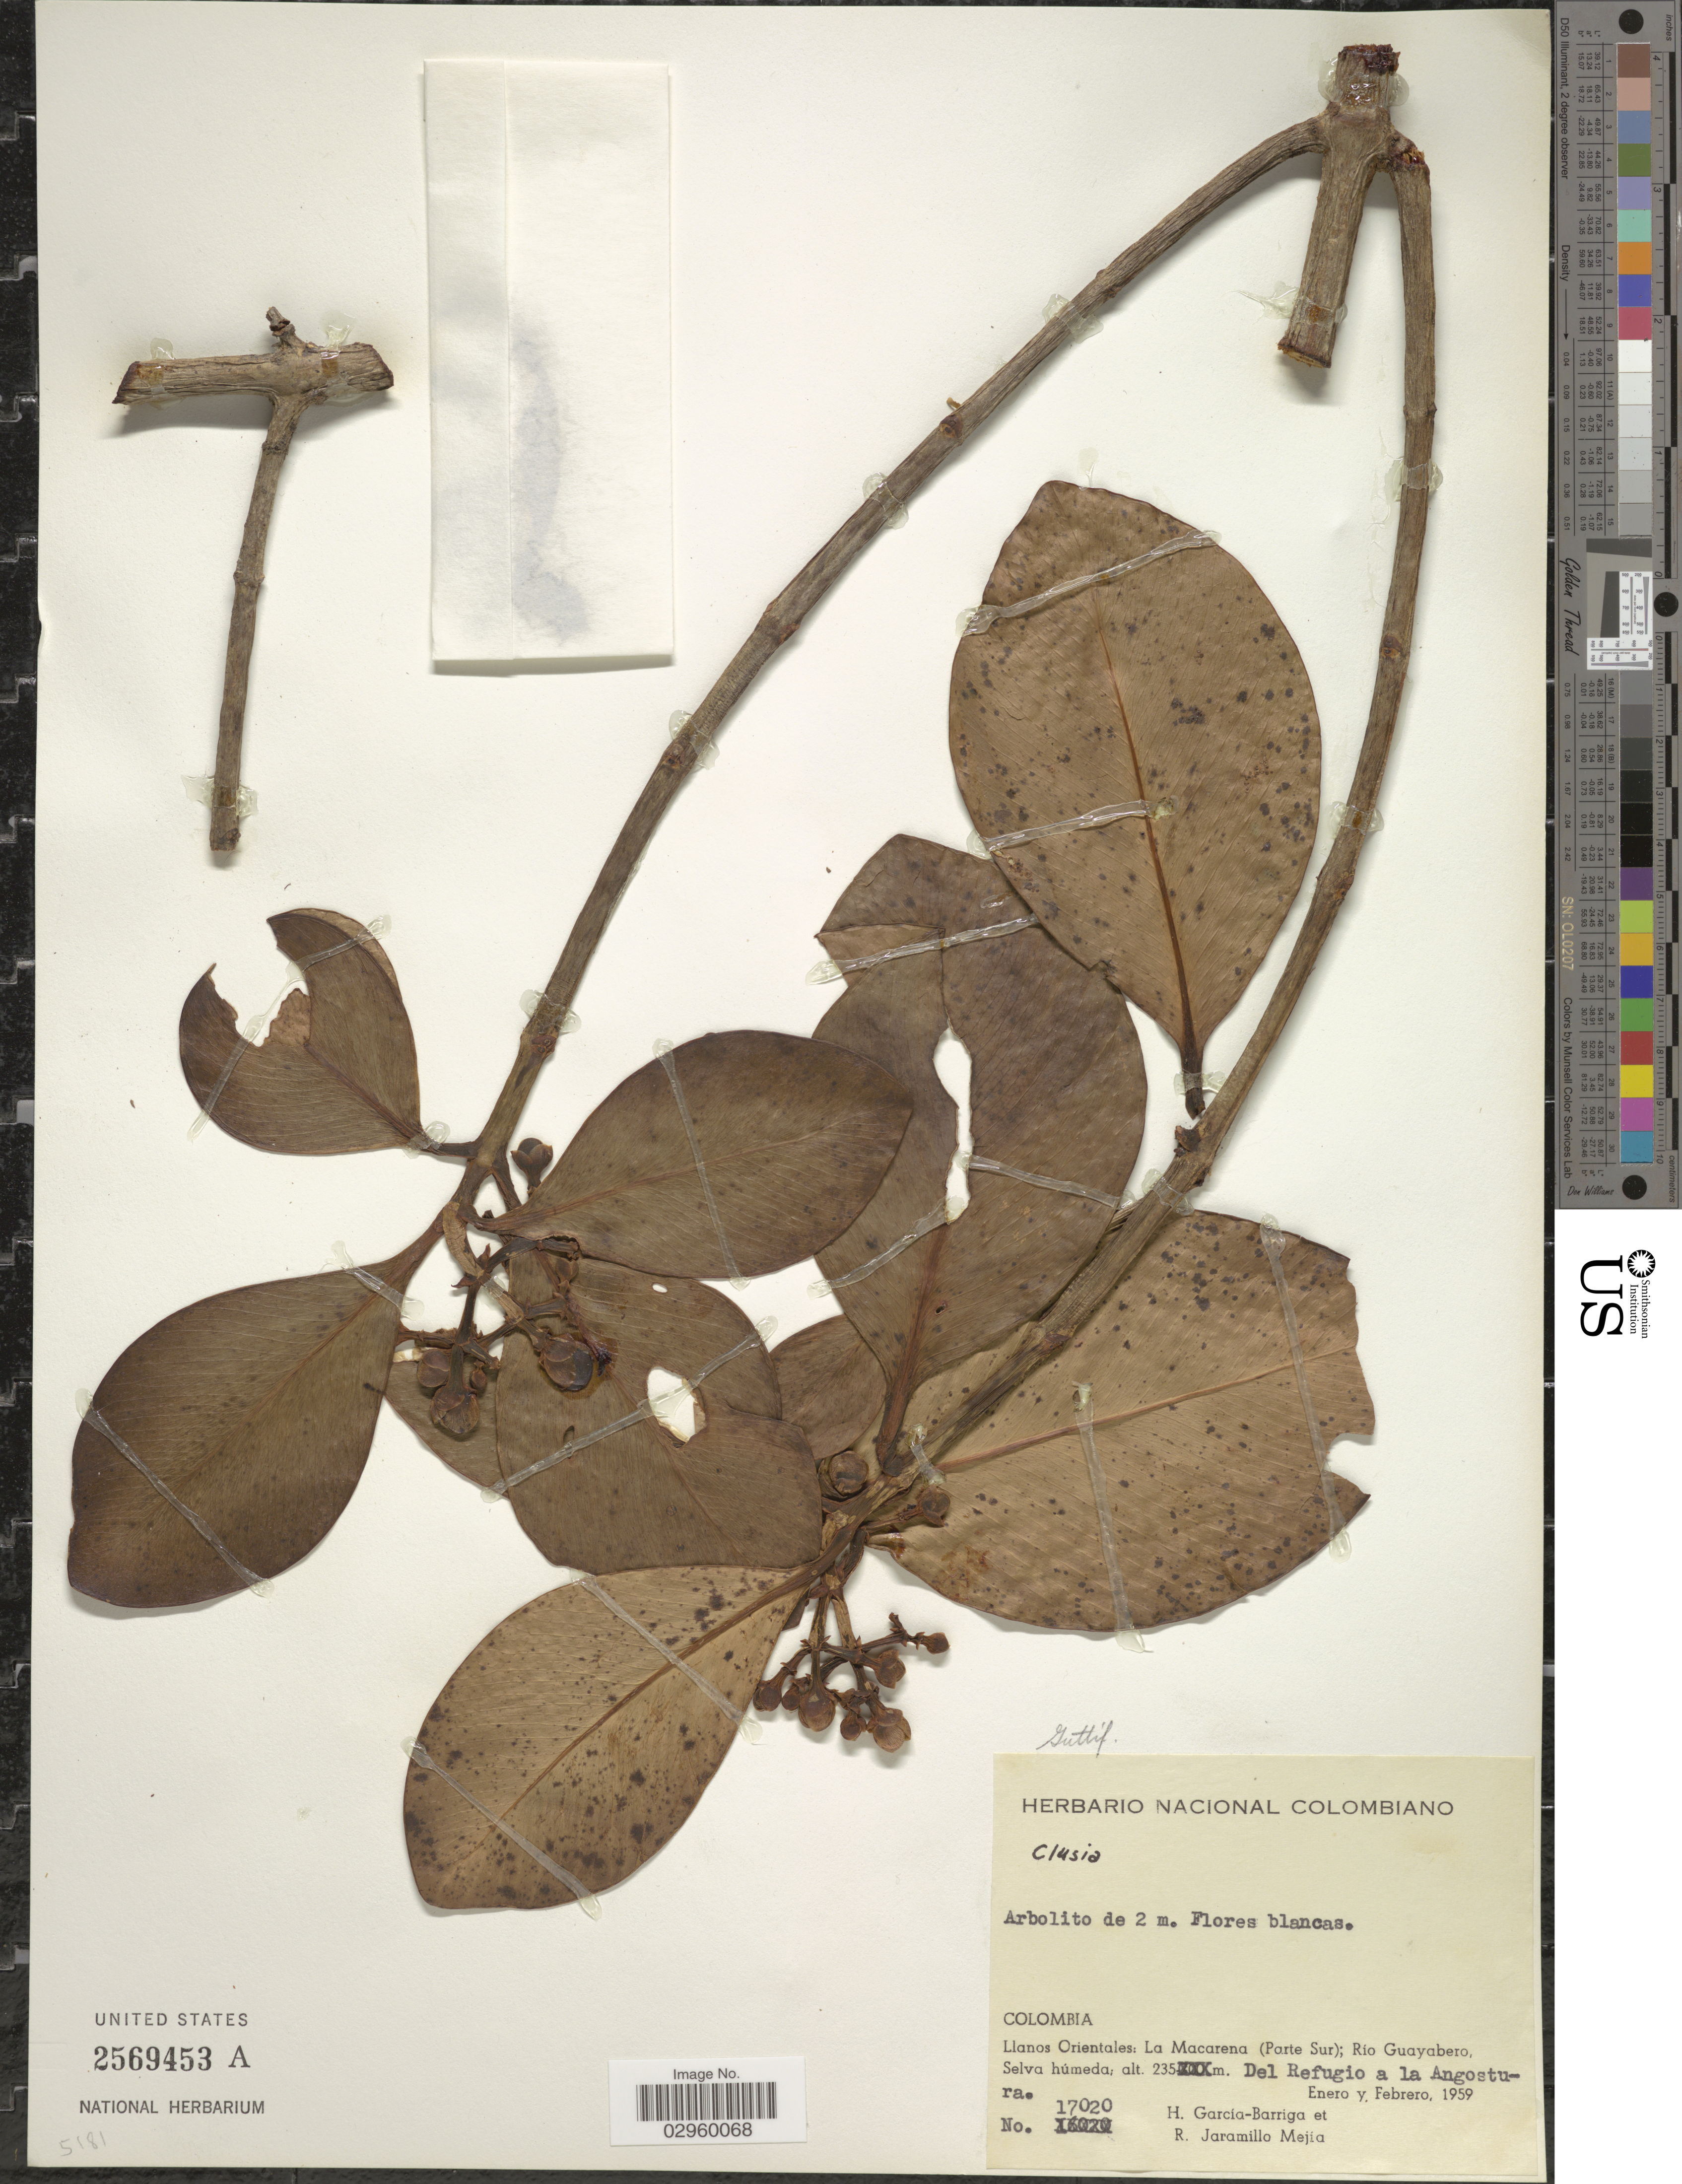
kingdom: Plantae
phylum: Tracheophyta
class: Magnoliopsida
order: Malpighiales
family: Clusiaceae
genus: Clusia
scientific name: Clusia sp.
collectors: H. García Barriga & R. Jaramillo M.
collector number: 17020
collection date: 1959-01/1959-02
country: Colombia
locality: Llanos Orientales: La Macarena (Parte Sur); Rio Guayabero, Del Refugio a la Angostura.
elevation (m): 235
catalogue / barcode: US 2569453A